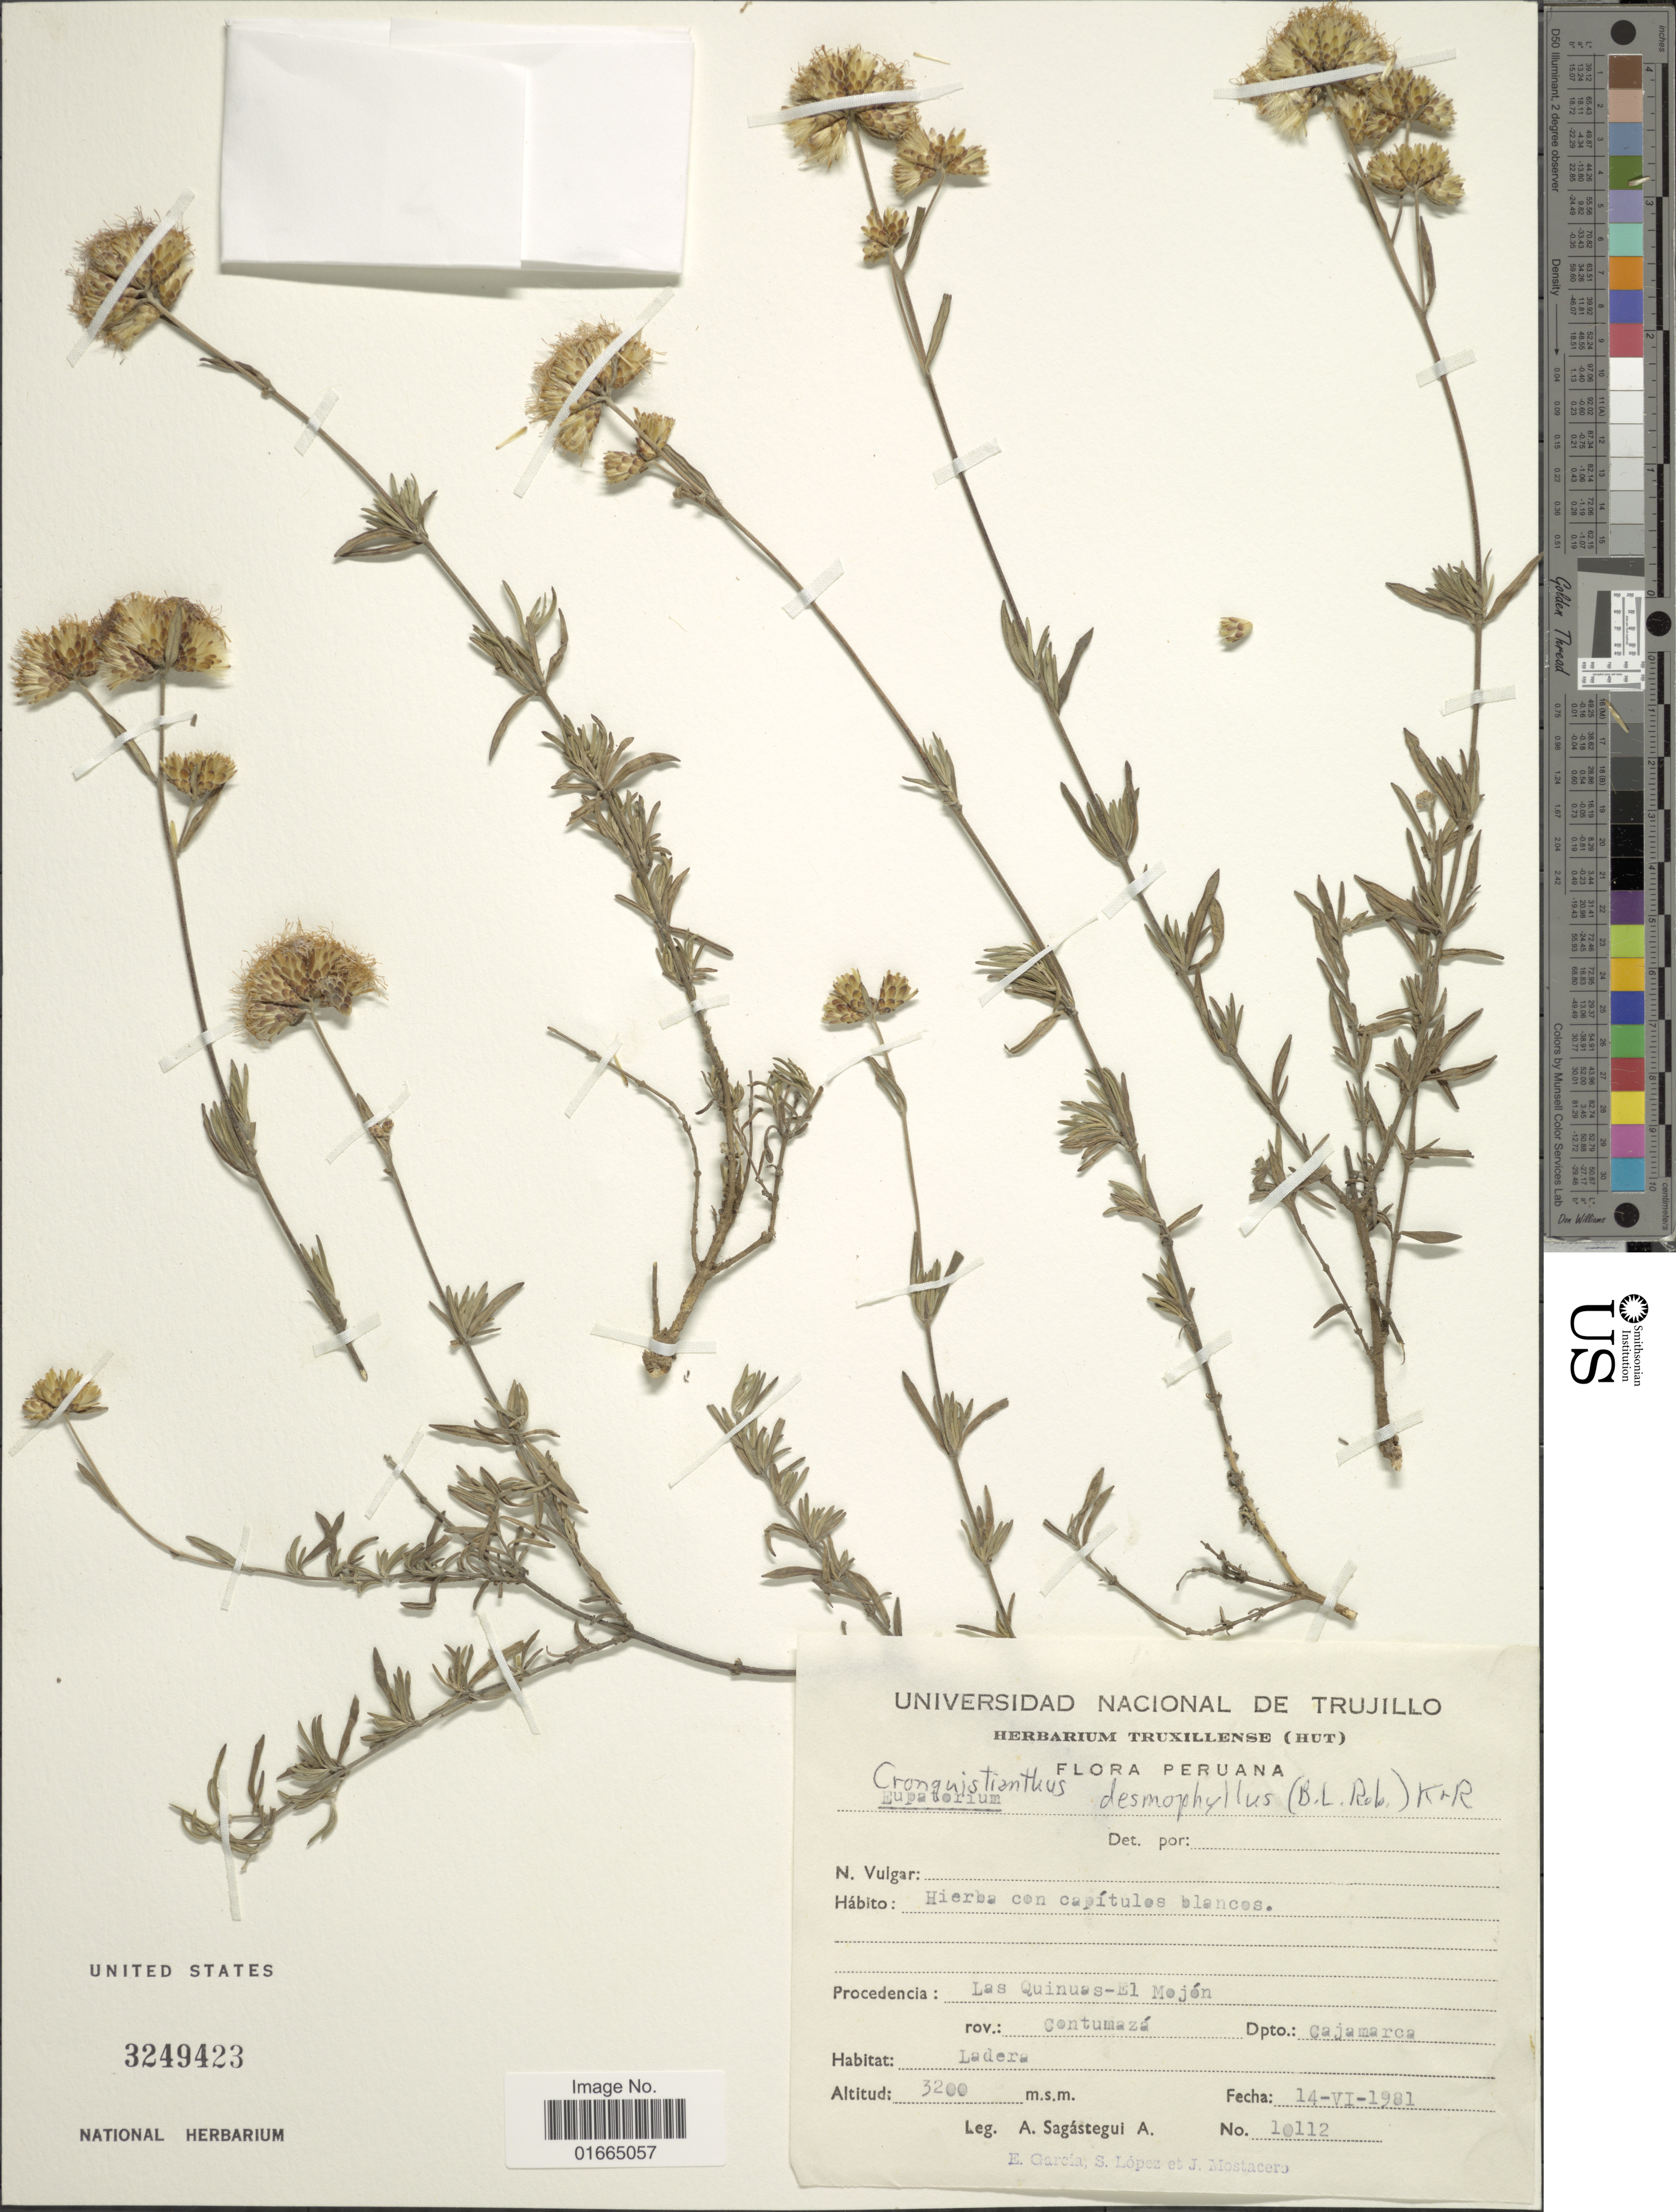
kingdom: Plantae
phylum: Tracheophyta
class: Magnoliopsida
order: Asterales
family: Asteraceae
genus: Cronquistianthus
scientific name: Cronquistianthus desmophyllus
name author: (B.L. Rob.) R.M. King & H. Rob.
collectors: A. Sagástegui A., E. García, S. Lopez & J. Mostacero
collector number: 10112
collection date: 1981-06-14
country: Peru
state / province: Cajamarca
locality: Las Quinuas - El Mején. Prov.: Contumazá. Dpto.: Cajamarca.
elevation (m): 3200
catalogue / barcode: US 3249423